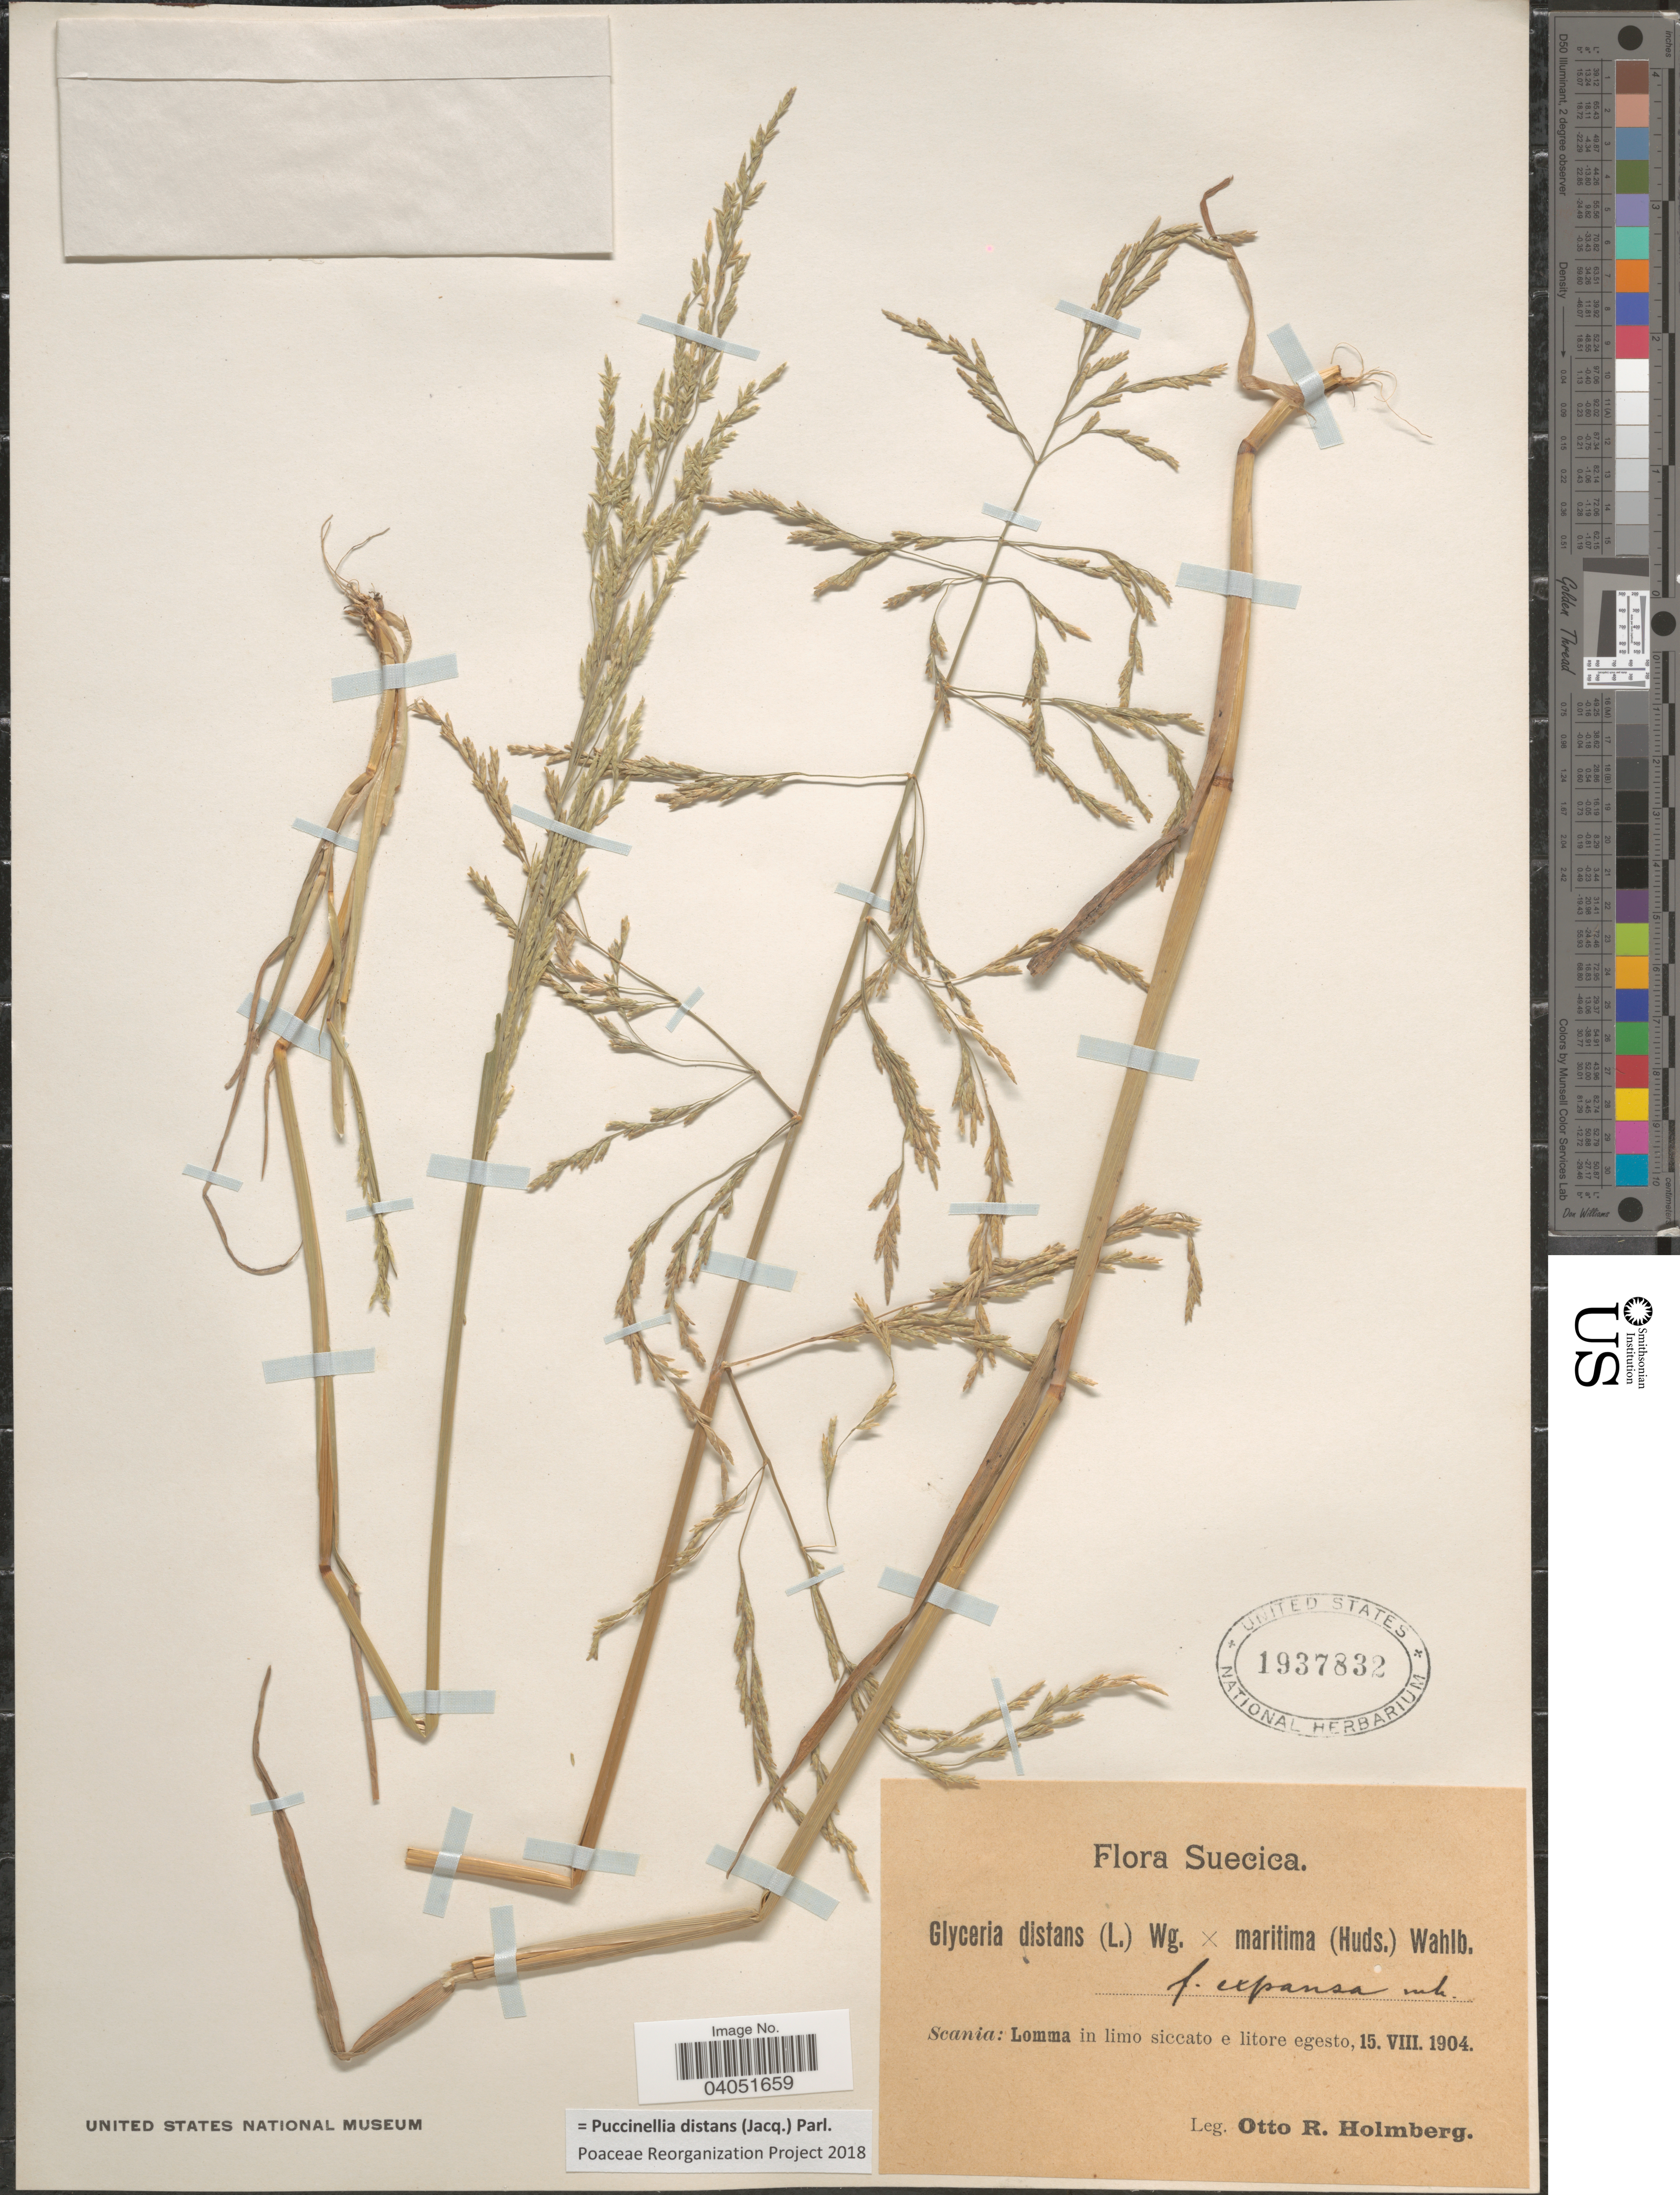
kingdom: Plantae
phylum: Tracheophyta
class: Liliopsida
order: Poales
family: Poaceae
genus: Puccinellia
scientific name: Puccinellia distans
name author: (Jacq.) Parl.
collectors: O. Holmberg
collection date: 1904-08-15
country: Sweden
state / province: Skåne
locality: Suecica. Scania: Lomma in limo siccato e litore egesto.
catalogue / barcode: US 1937832